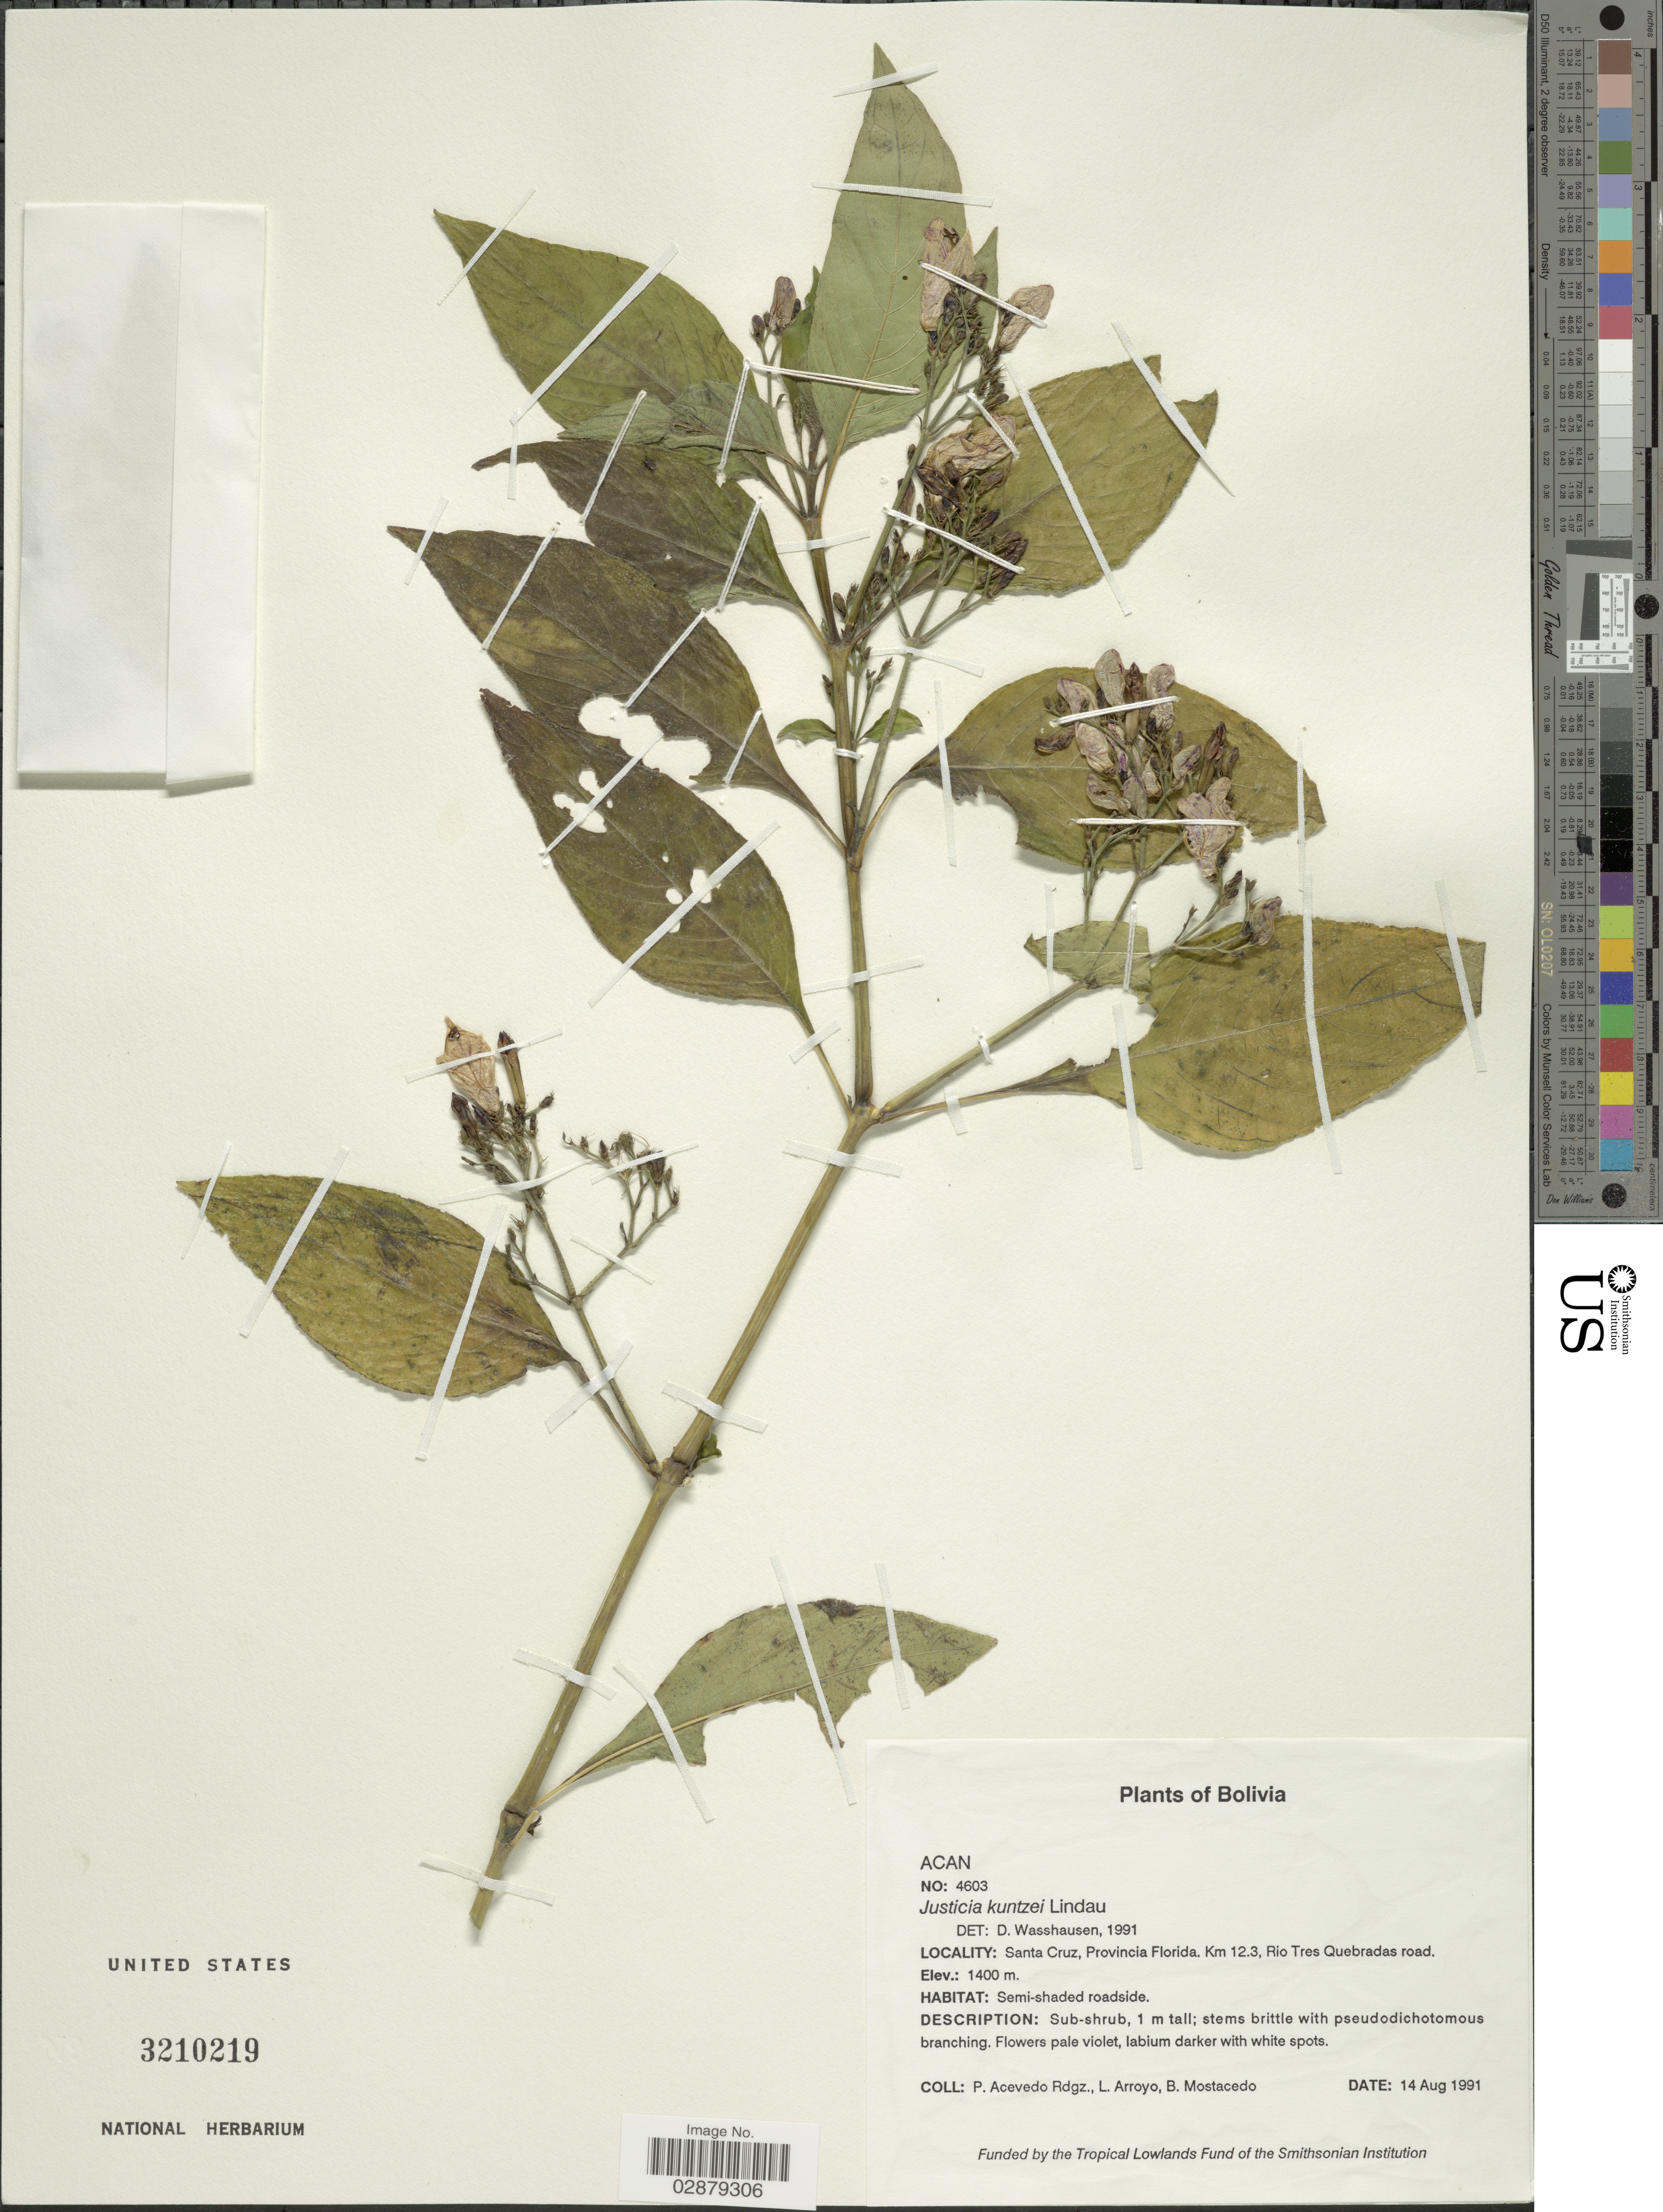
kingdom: Plantae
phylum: Tracheophyta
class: Magnoliopsida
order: Lamiales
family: Acanthaceae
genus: Justicia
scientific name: Justicia kuntzei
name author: Lindau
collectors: P. Acevedo-Rodr., L. Arroyo & B. Mostacedo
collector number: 4603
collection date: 1991-08-14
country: Bolivia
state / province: Santa Cruz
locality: Provincia Florida. Km 12.3, Rio Tres Quebradas road.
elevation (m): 1400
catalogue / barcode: US 3210219